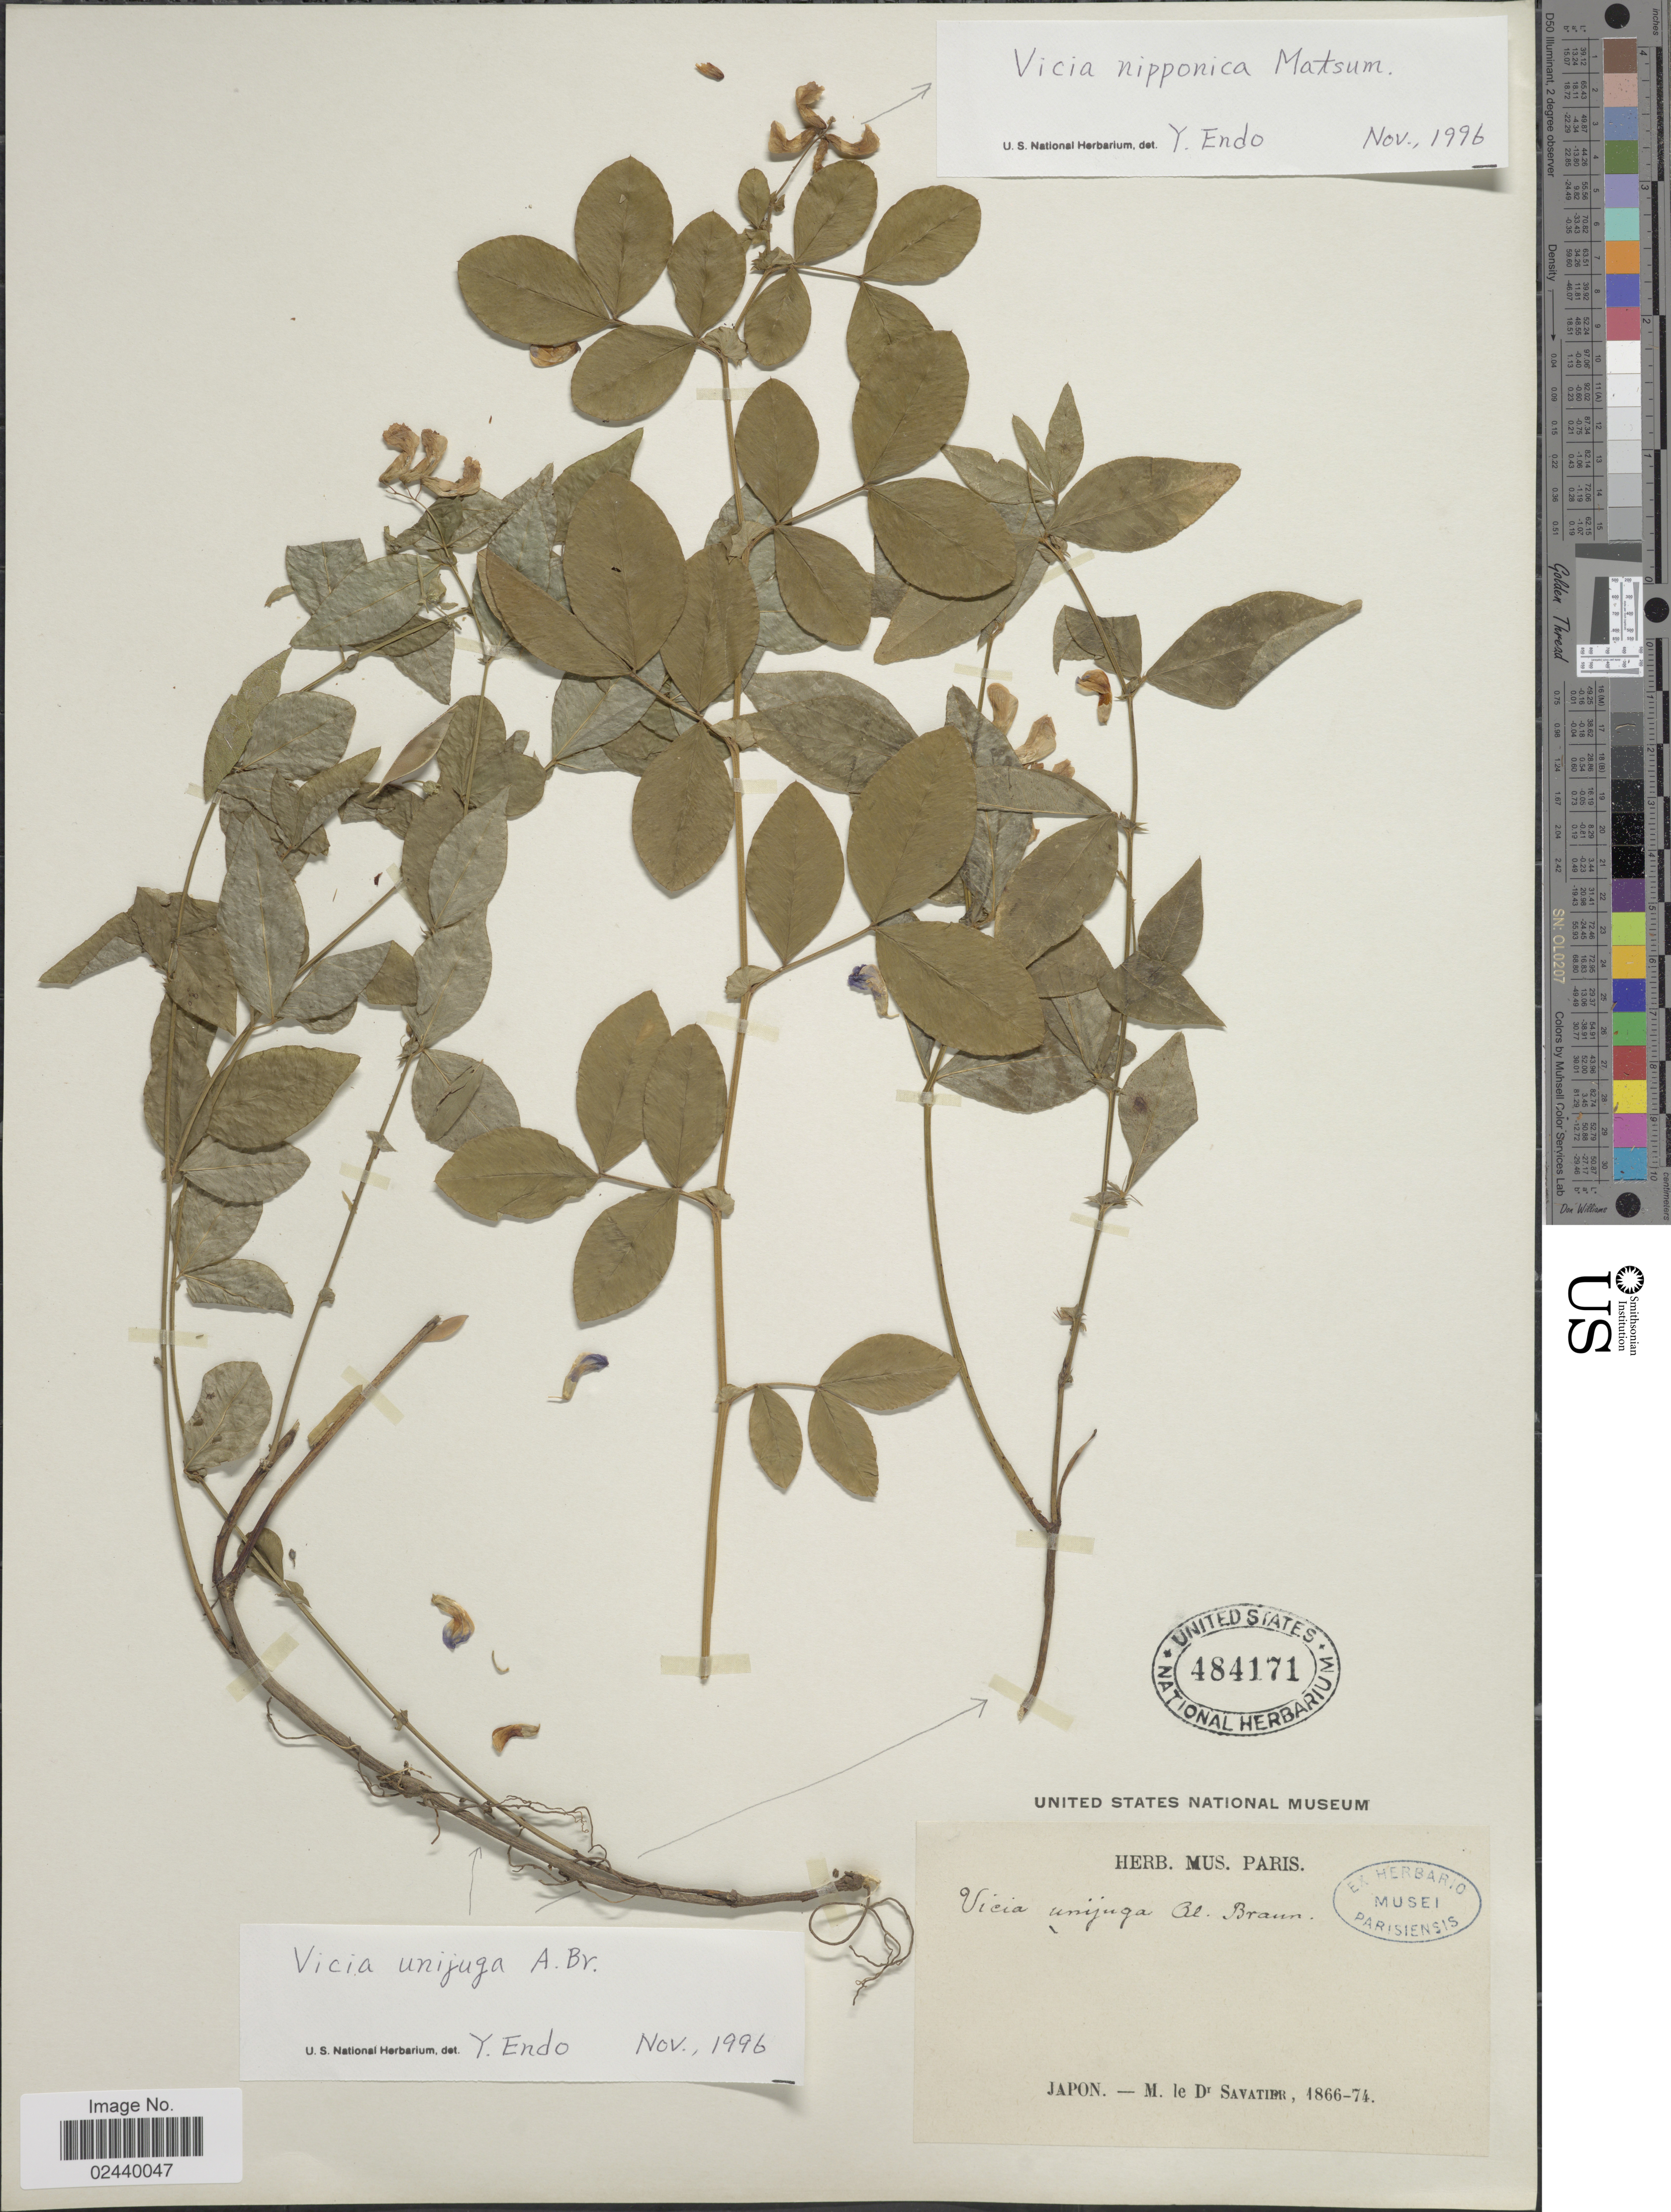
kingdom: Plantae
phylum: Tracheophyta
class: Magnoliopsida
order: Fabales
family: Fabaceae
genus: Vicia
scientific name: Vicia unijuga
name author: A. Braun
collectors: M. Savatier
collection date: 1866/1874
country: Japan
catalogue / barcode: US 484171